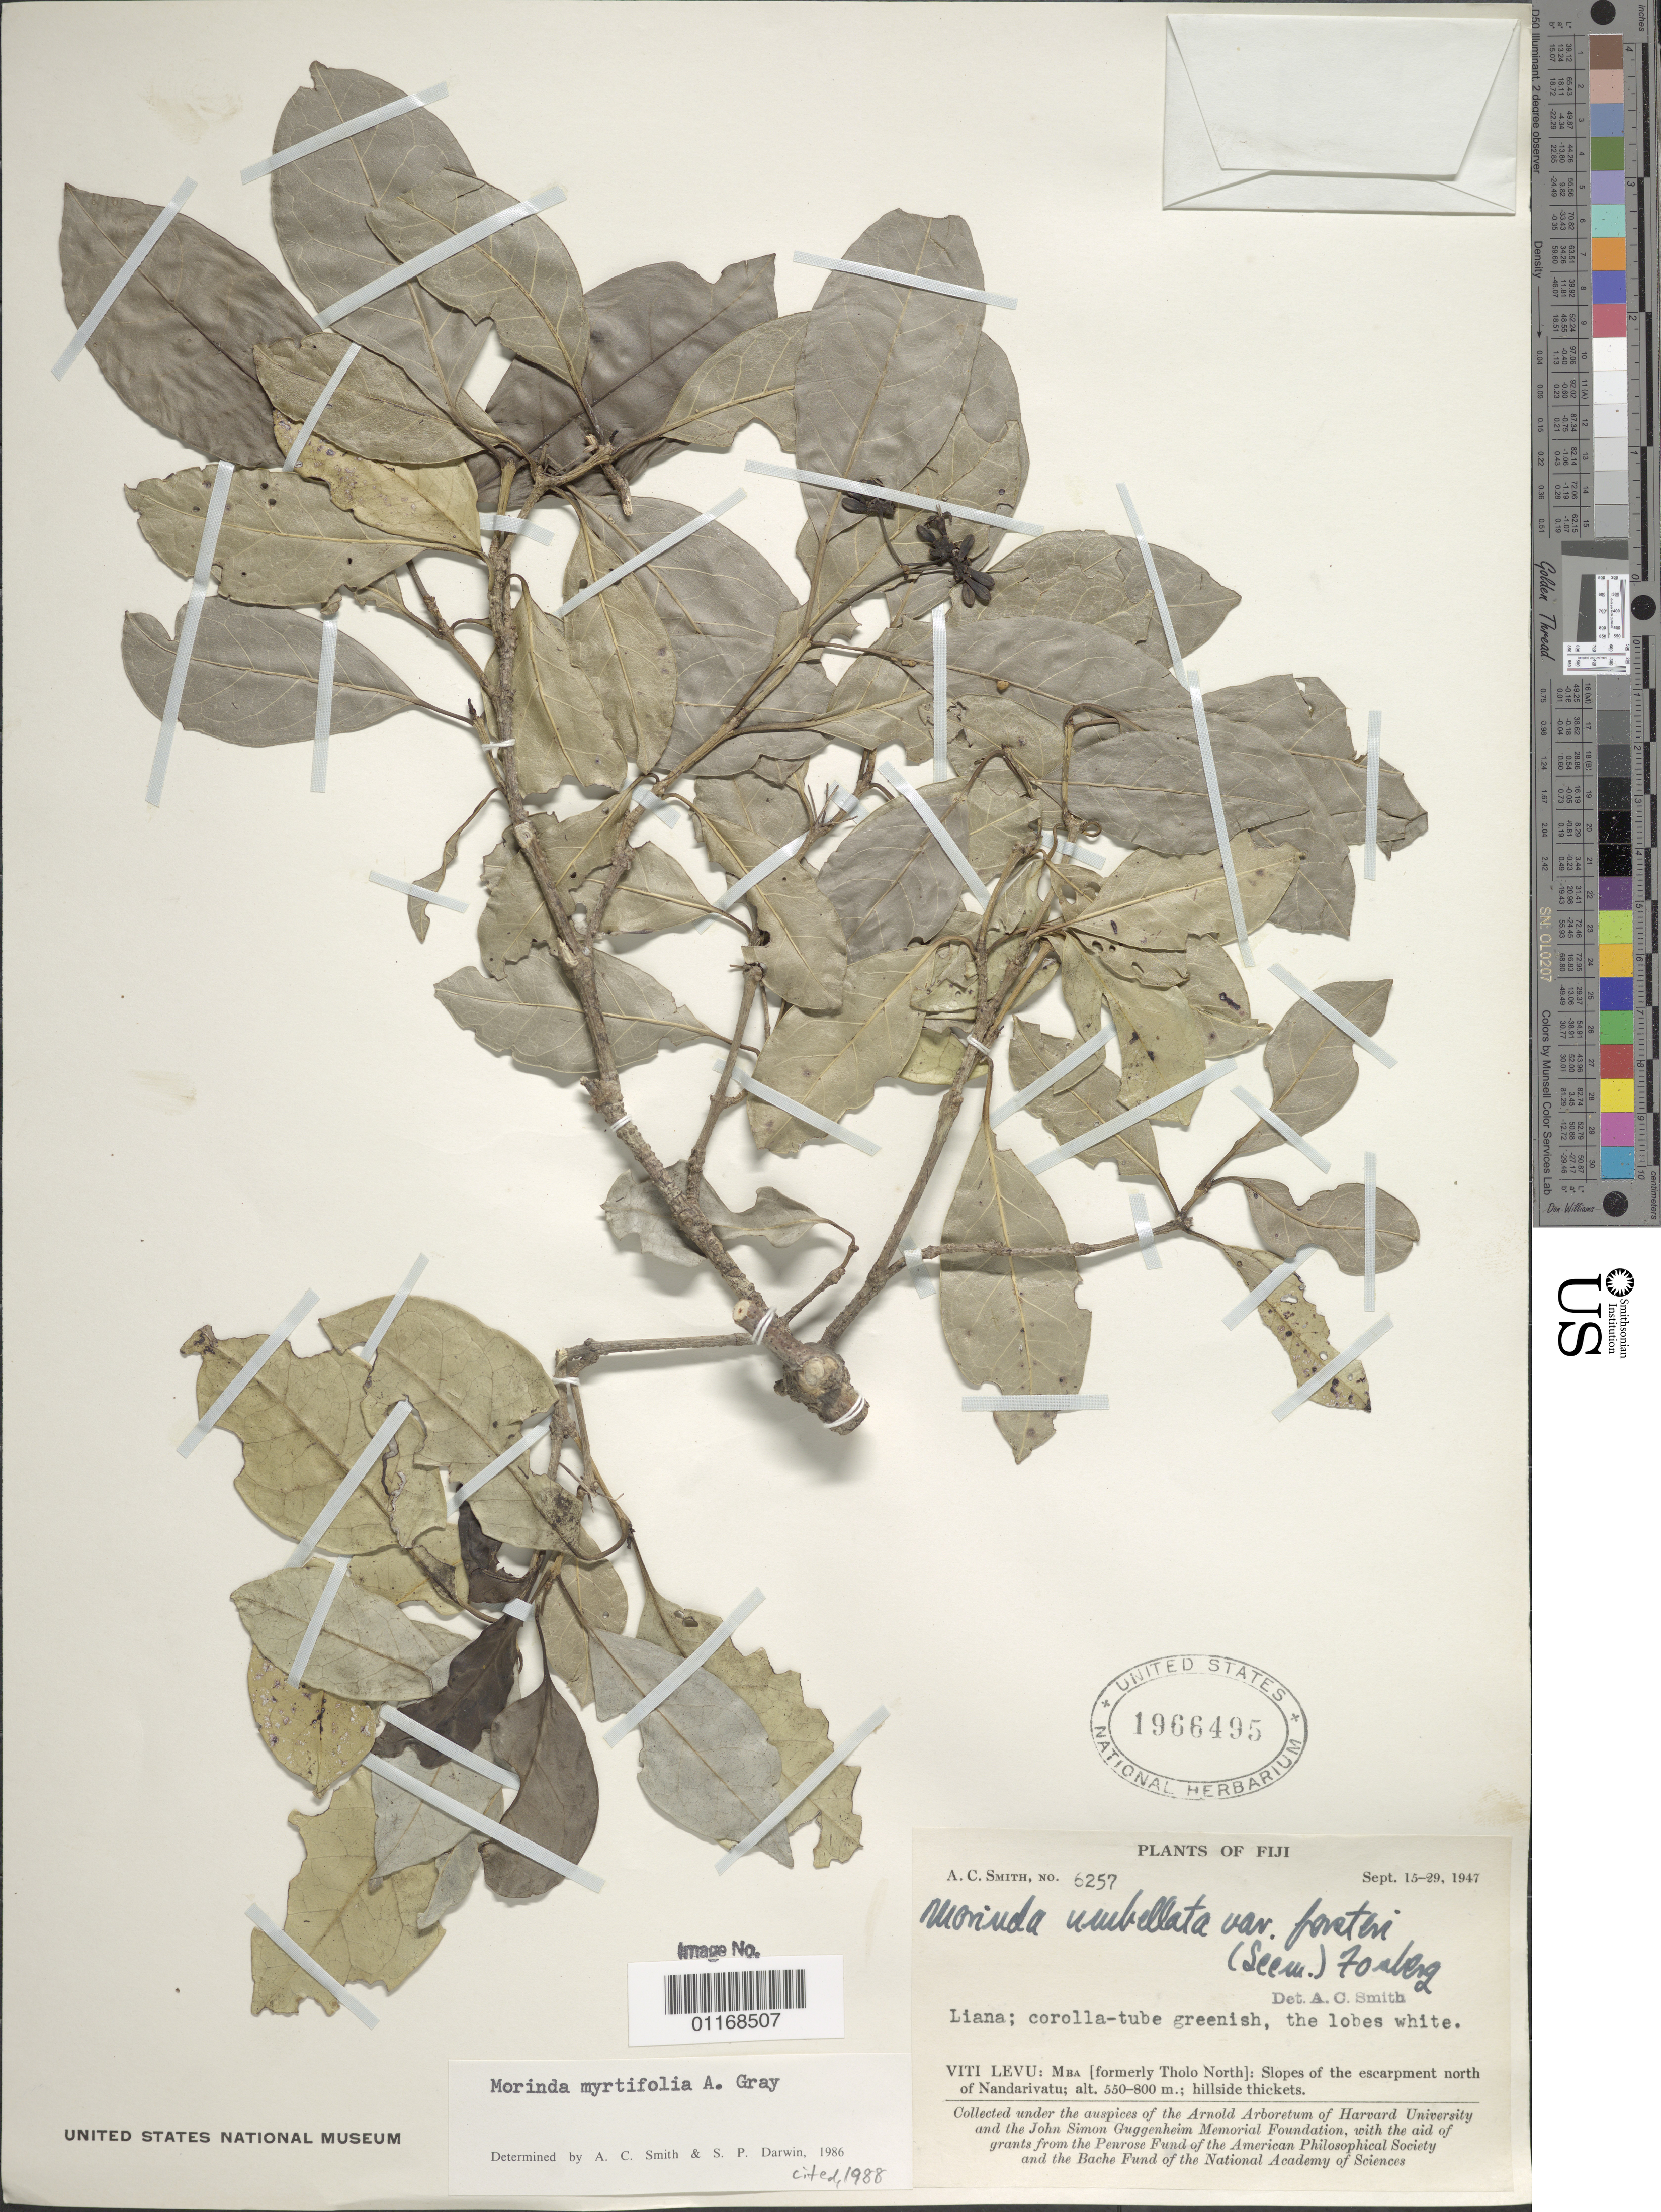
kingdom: Plantae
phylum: Tracheophyta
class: Magnoliopsida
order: Gentianales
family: Rubiaceae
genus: Gynochthodes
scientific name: Gynochthodes myrtifolia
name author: (A. Gray) Razafim. & B. Bremer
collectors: A. C. Smith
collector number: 6257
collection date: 1947-09-15/1947-09-29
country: Fiji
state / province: Mba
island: Viti Levu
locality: Slopes of the escarpment north of Nandarivatu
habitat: Hillside thickets.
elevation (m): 550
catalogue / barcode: US 1966495